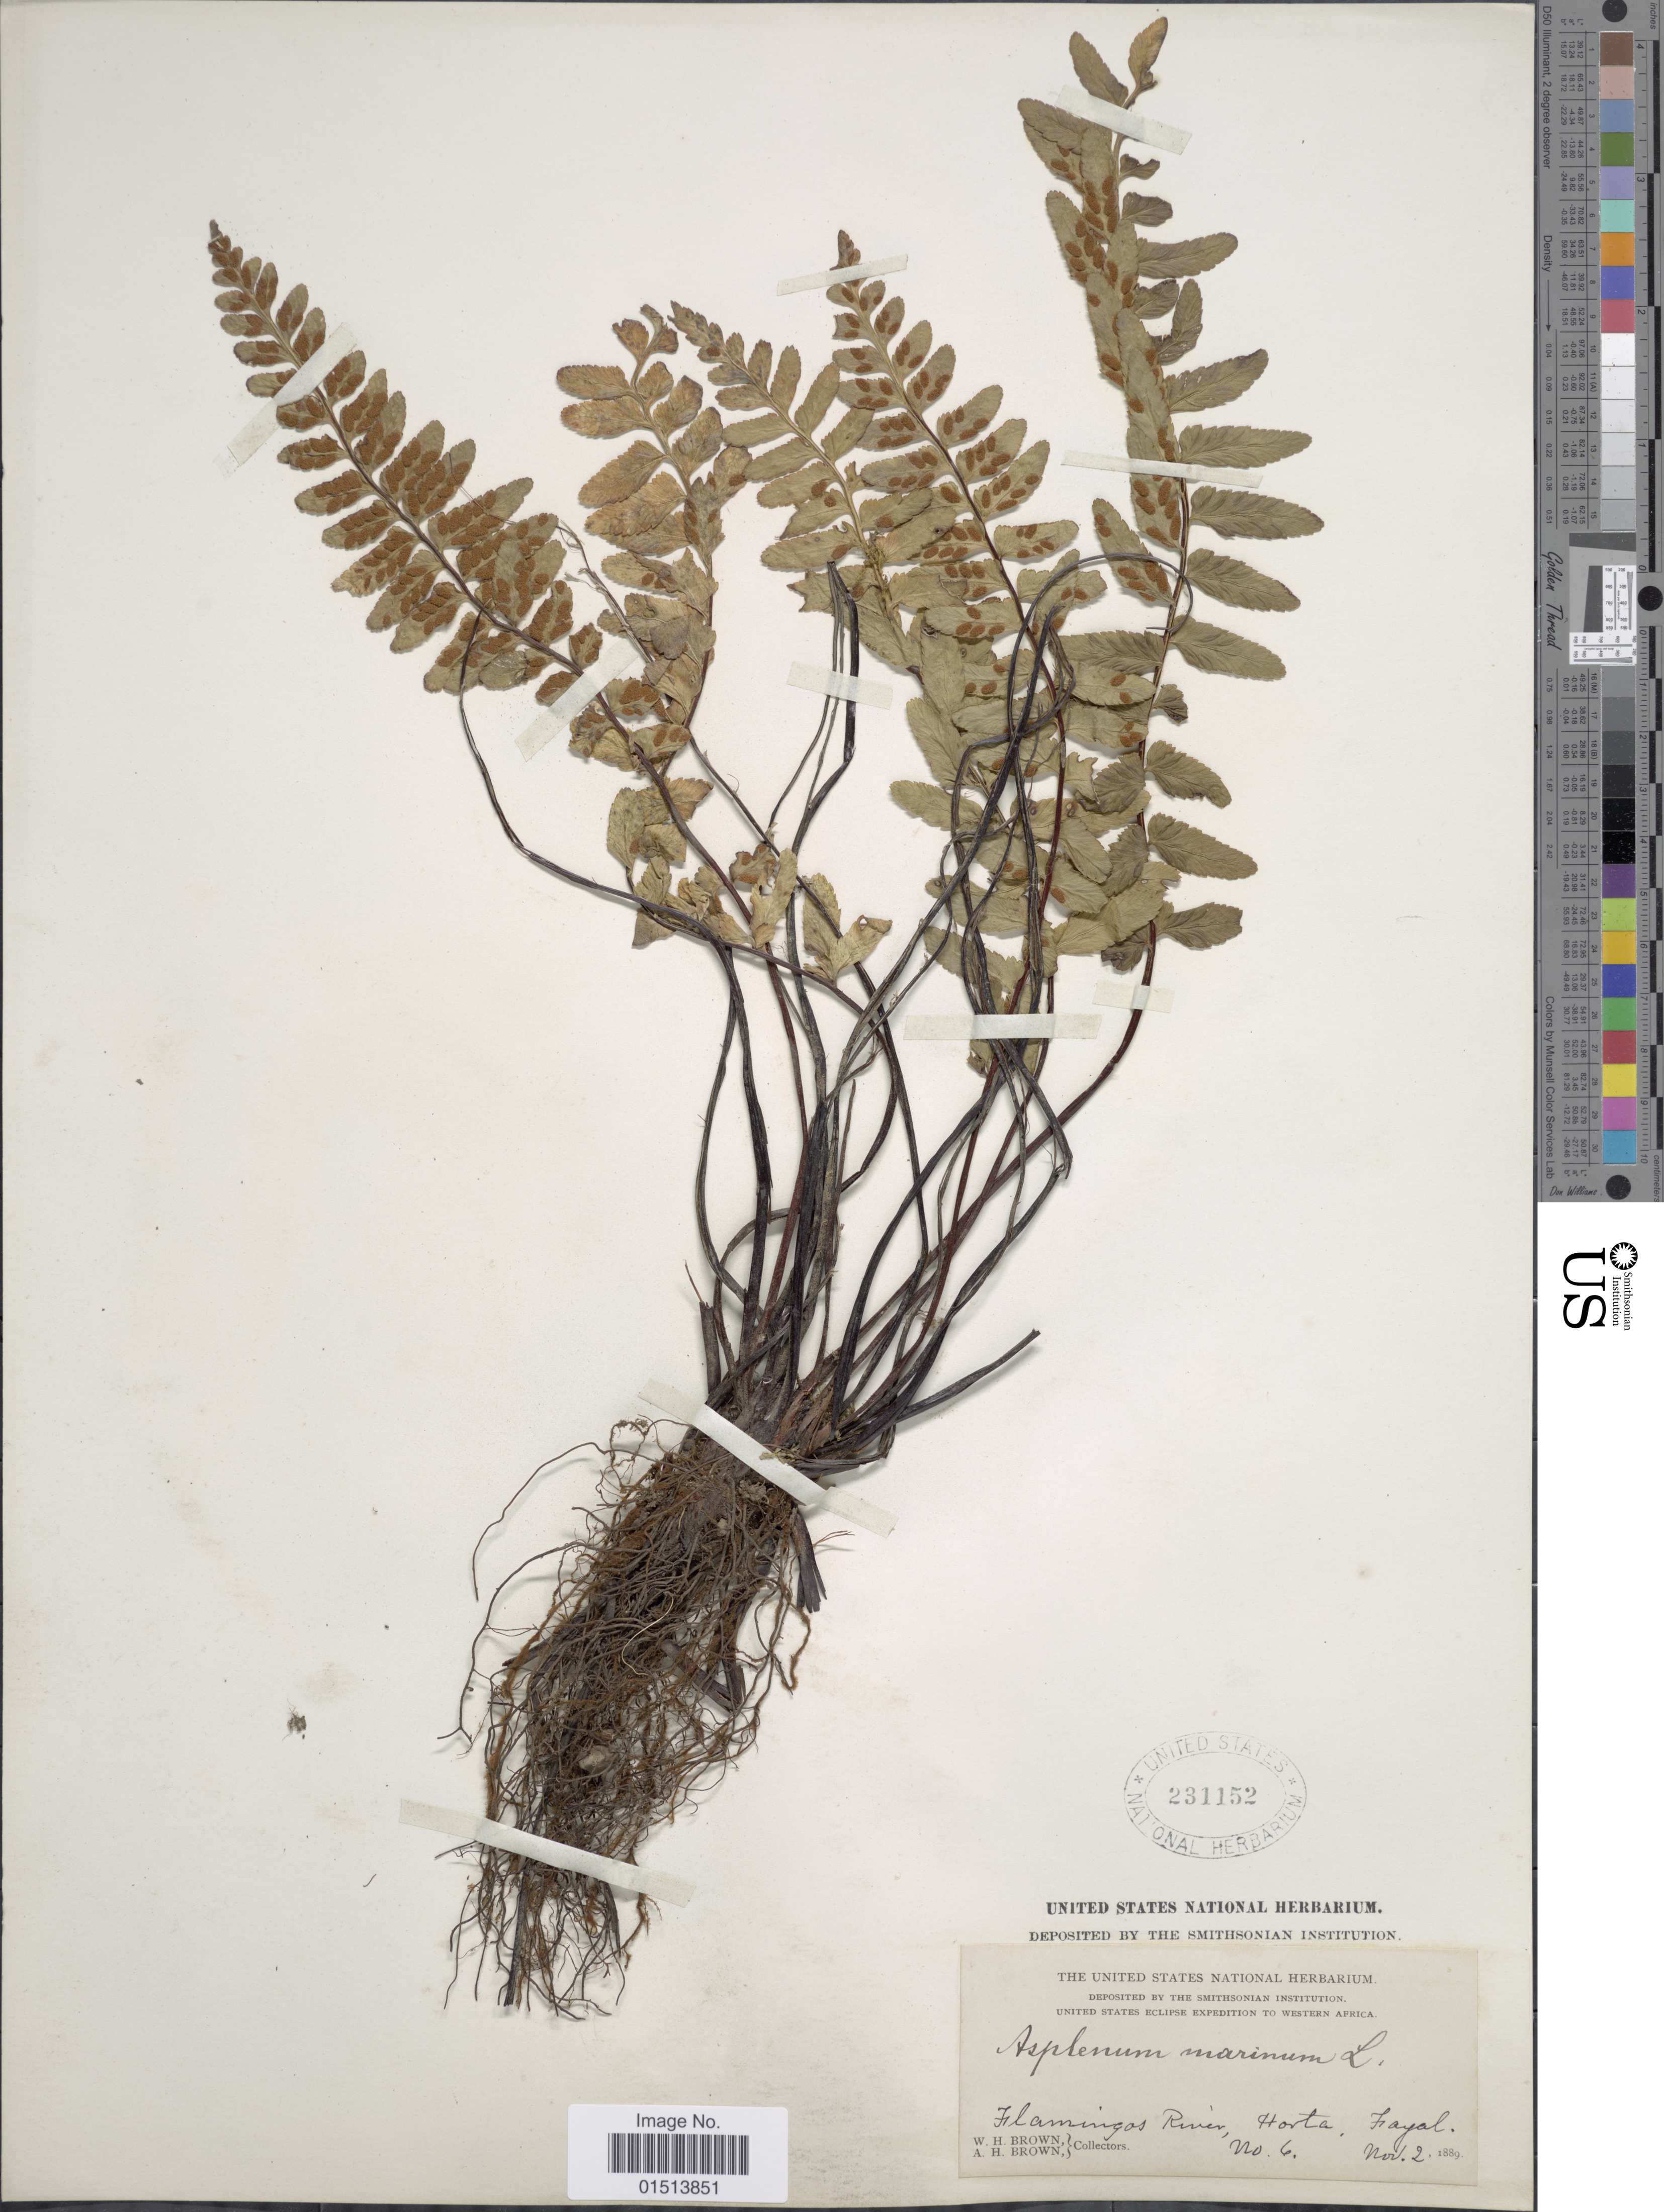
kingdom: Plantae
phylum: Tracheophyta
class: Polypodiopsida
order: Polypodiales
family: Aspleniaceae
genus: Asplenium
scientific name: Asplenium marinum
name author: L.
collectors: W. H. Brown & A. H. Brown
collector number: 6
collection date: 1889-11-02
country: Portugal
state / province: Azores (Aut. Reg.)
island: Faial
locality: Western Africa, Flamingos River, Horta, Fiayal.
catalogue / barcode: US 231152